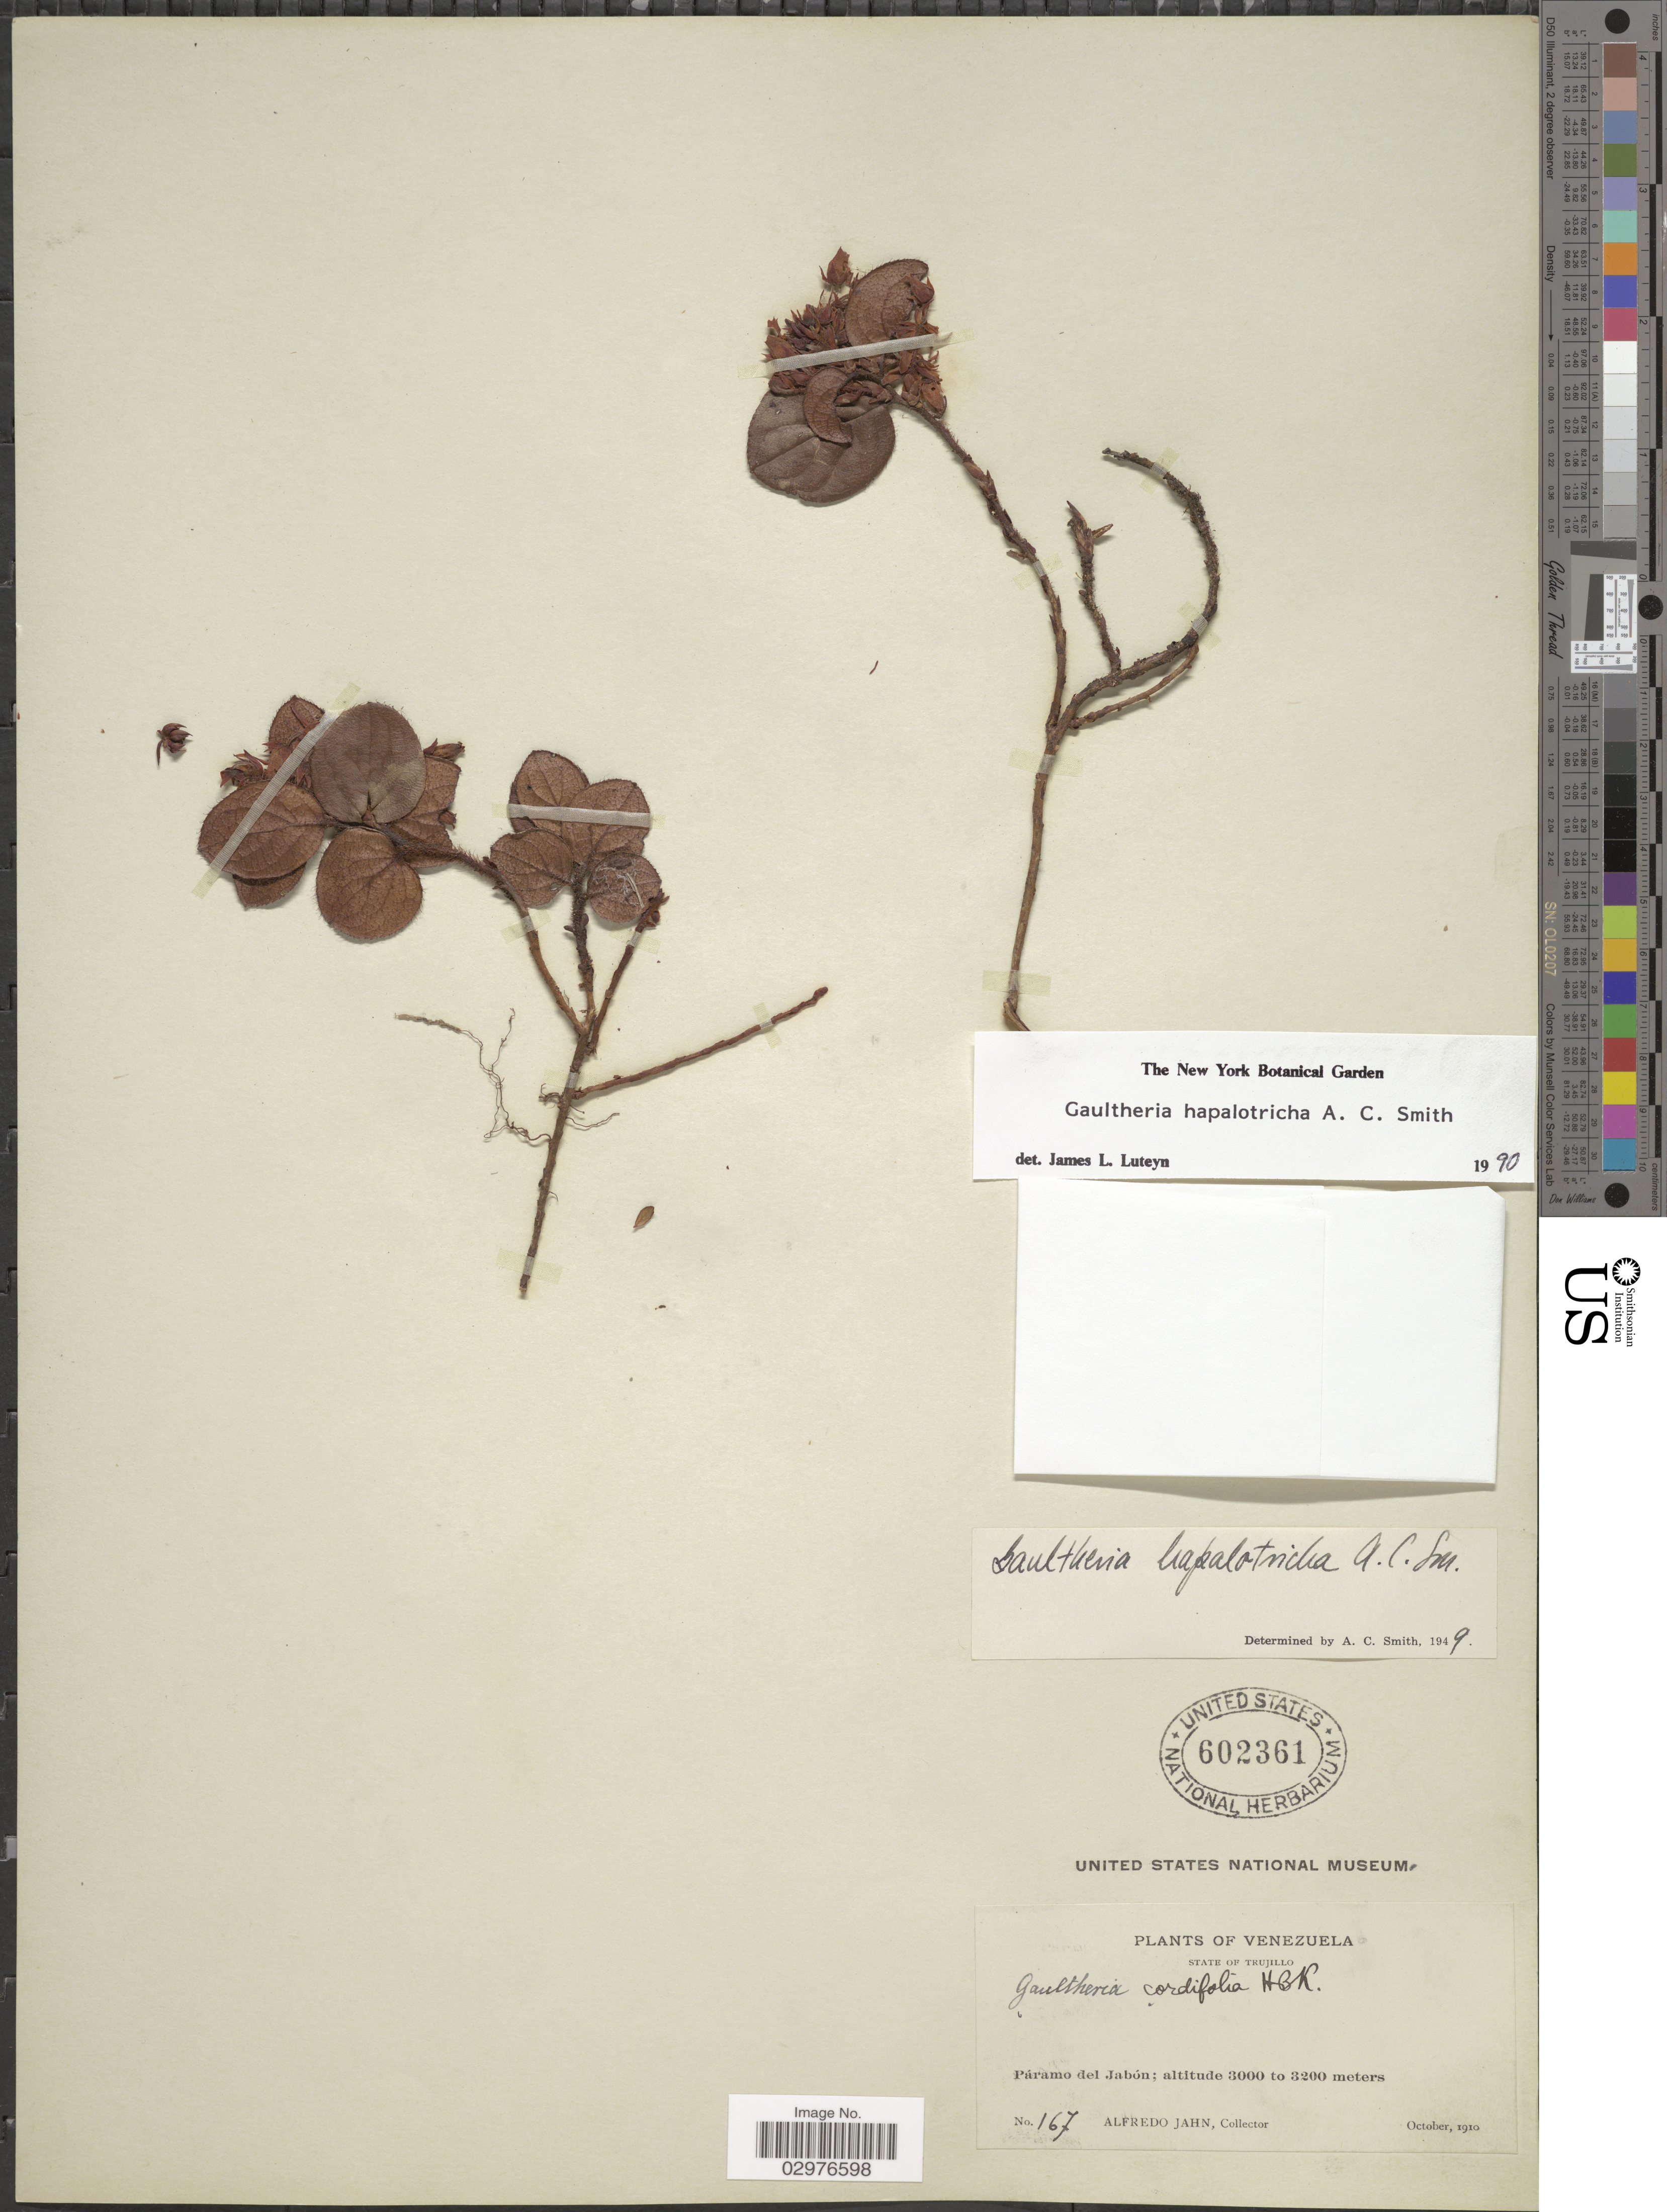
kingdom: Plantae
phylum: Tracheophyta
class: Magnoliopsida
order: Ericales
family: Ericaceae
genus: Gaultheria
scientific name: Gaultheria hapalotricha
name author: A.C. Sm.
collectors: A. Jahn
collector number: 167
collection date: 1910-10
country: Venezuela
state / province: Trujillo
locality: Páramo del Jabón.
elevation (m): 3000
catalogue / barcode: US 602361